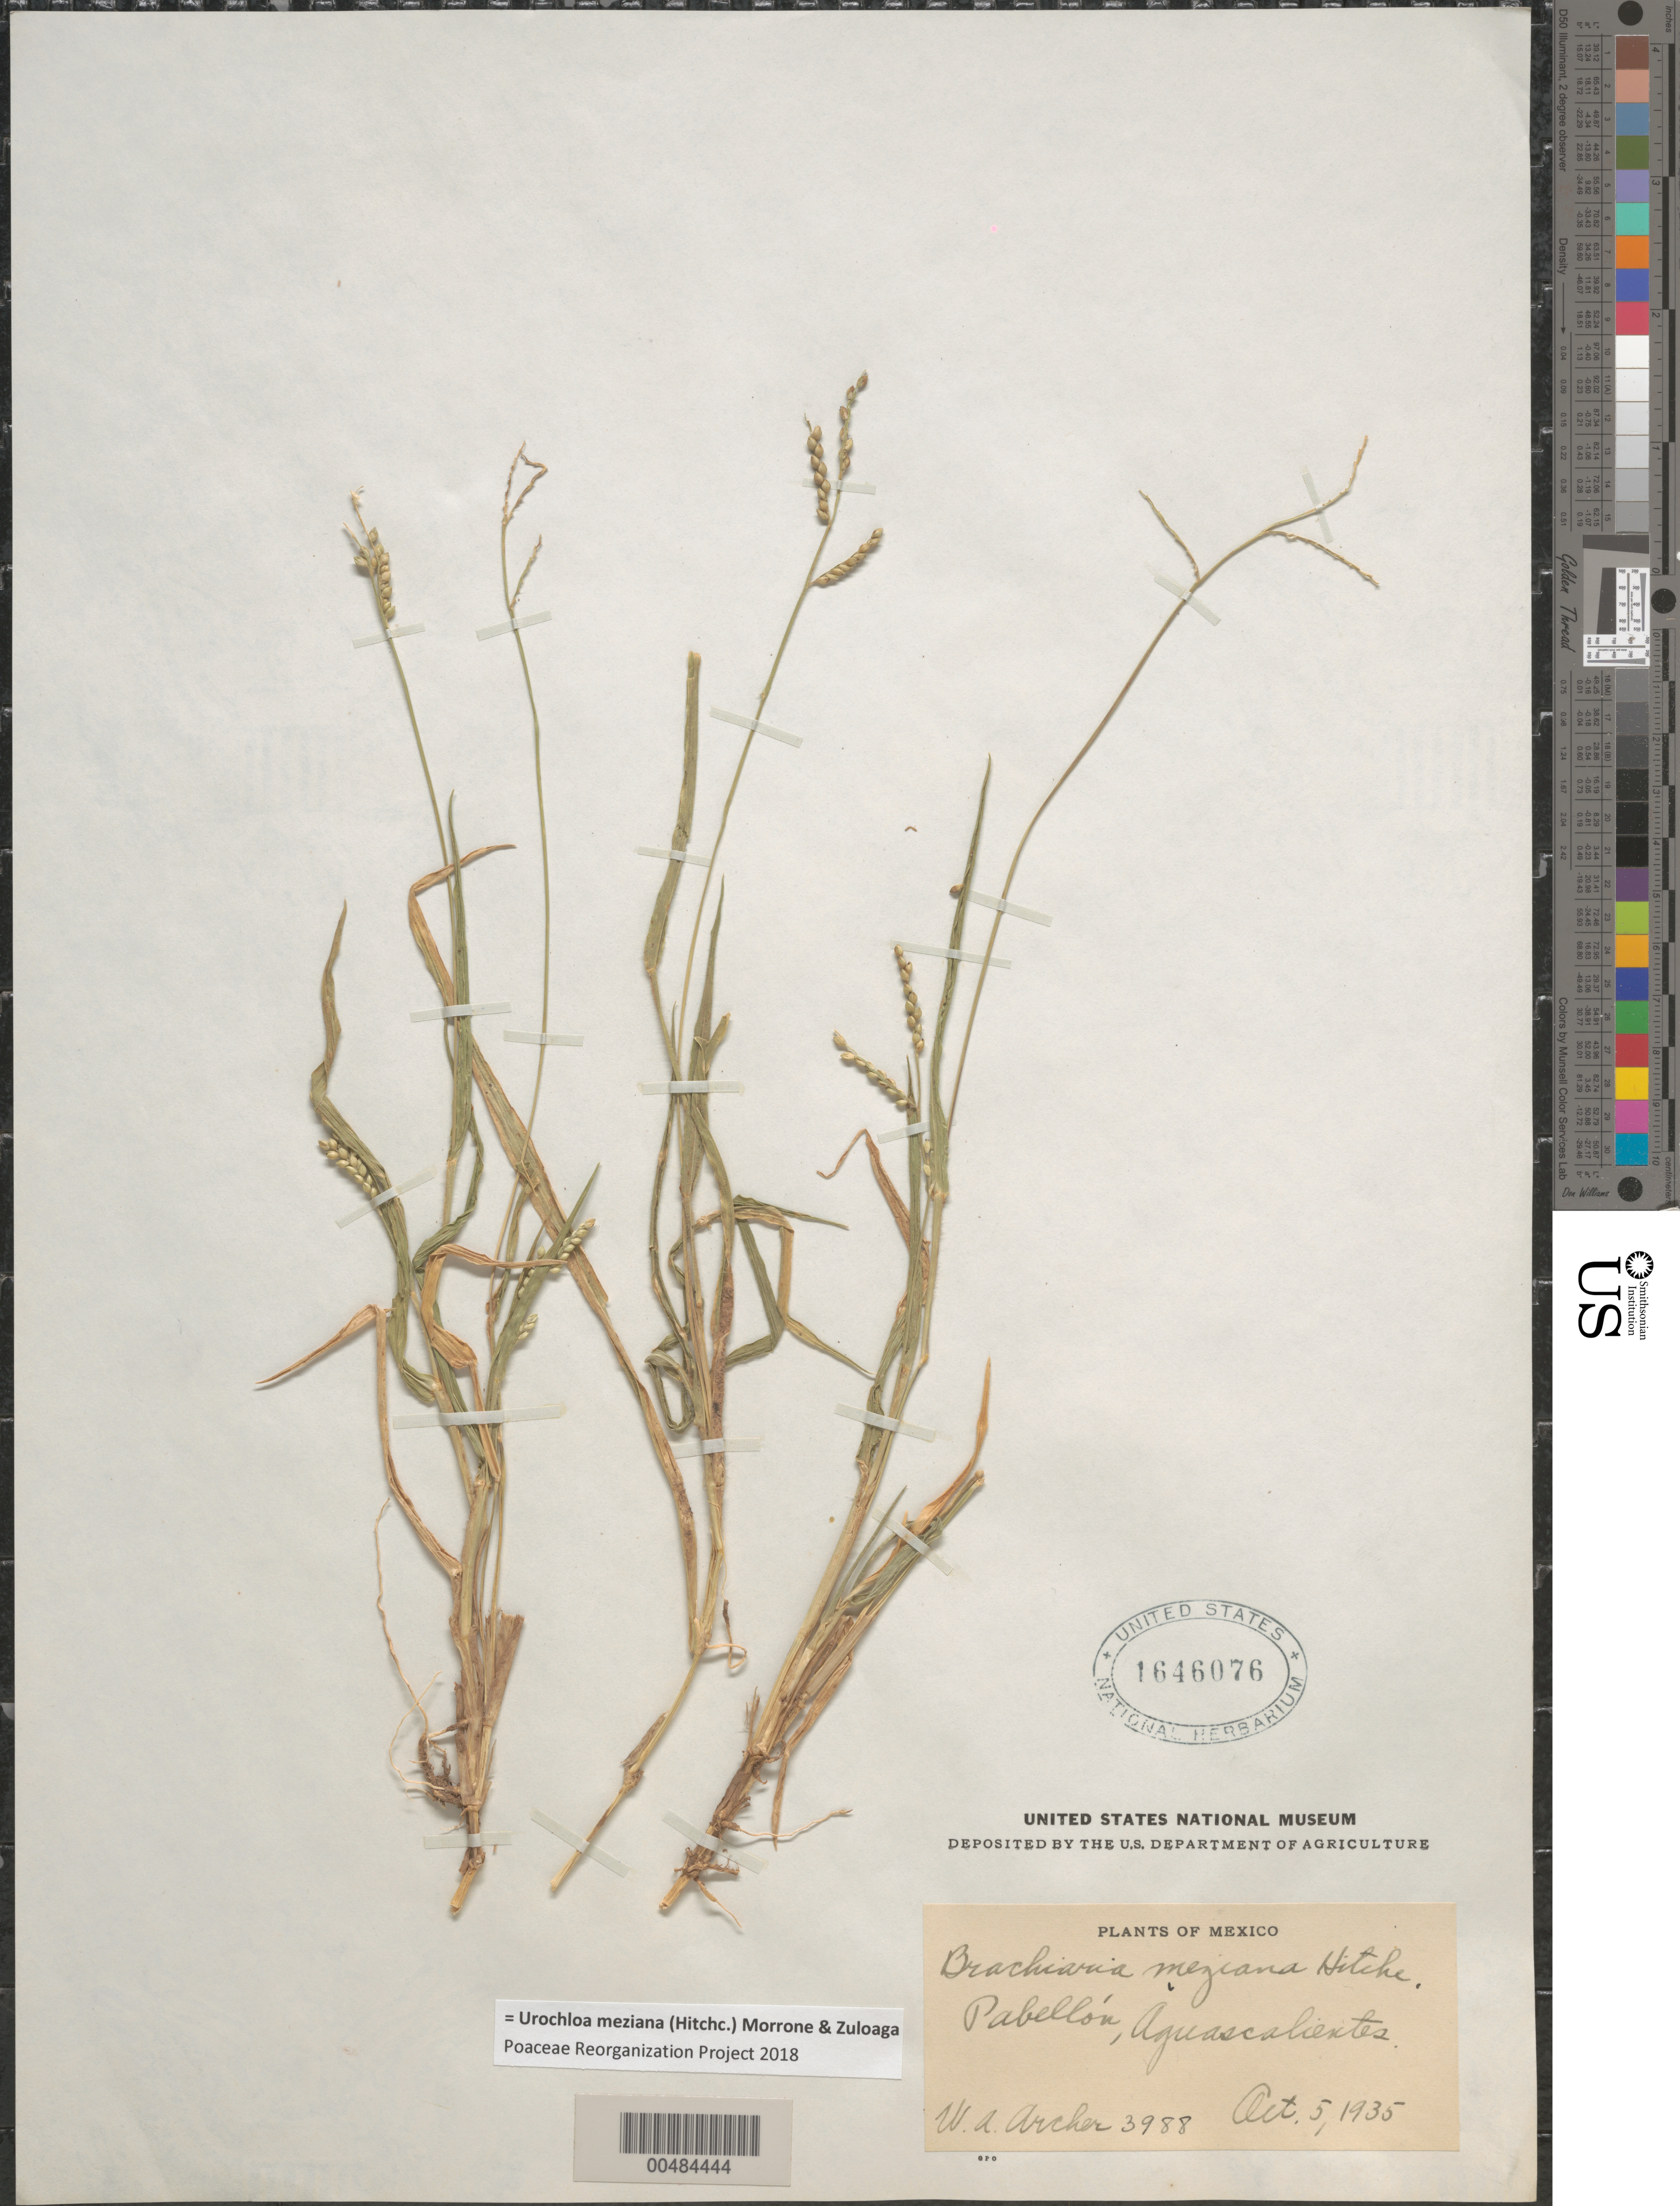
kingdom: Plantae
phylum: Tracheophyta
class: Liliopsida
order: Poales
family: Poaceae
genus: Brachiaria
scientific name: Brachiaria meziana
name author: Hitchc.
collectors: W. A. Archer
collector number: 3988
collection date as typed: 5 Oct 1935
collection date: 1935-10-05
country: Mexico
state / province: Aguascalientes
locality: Pubellon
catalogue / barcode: US 1646076